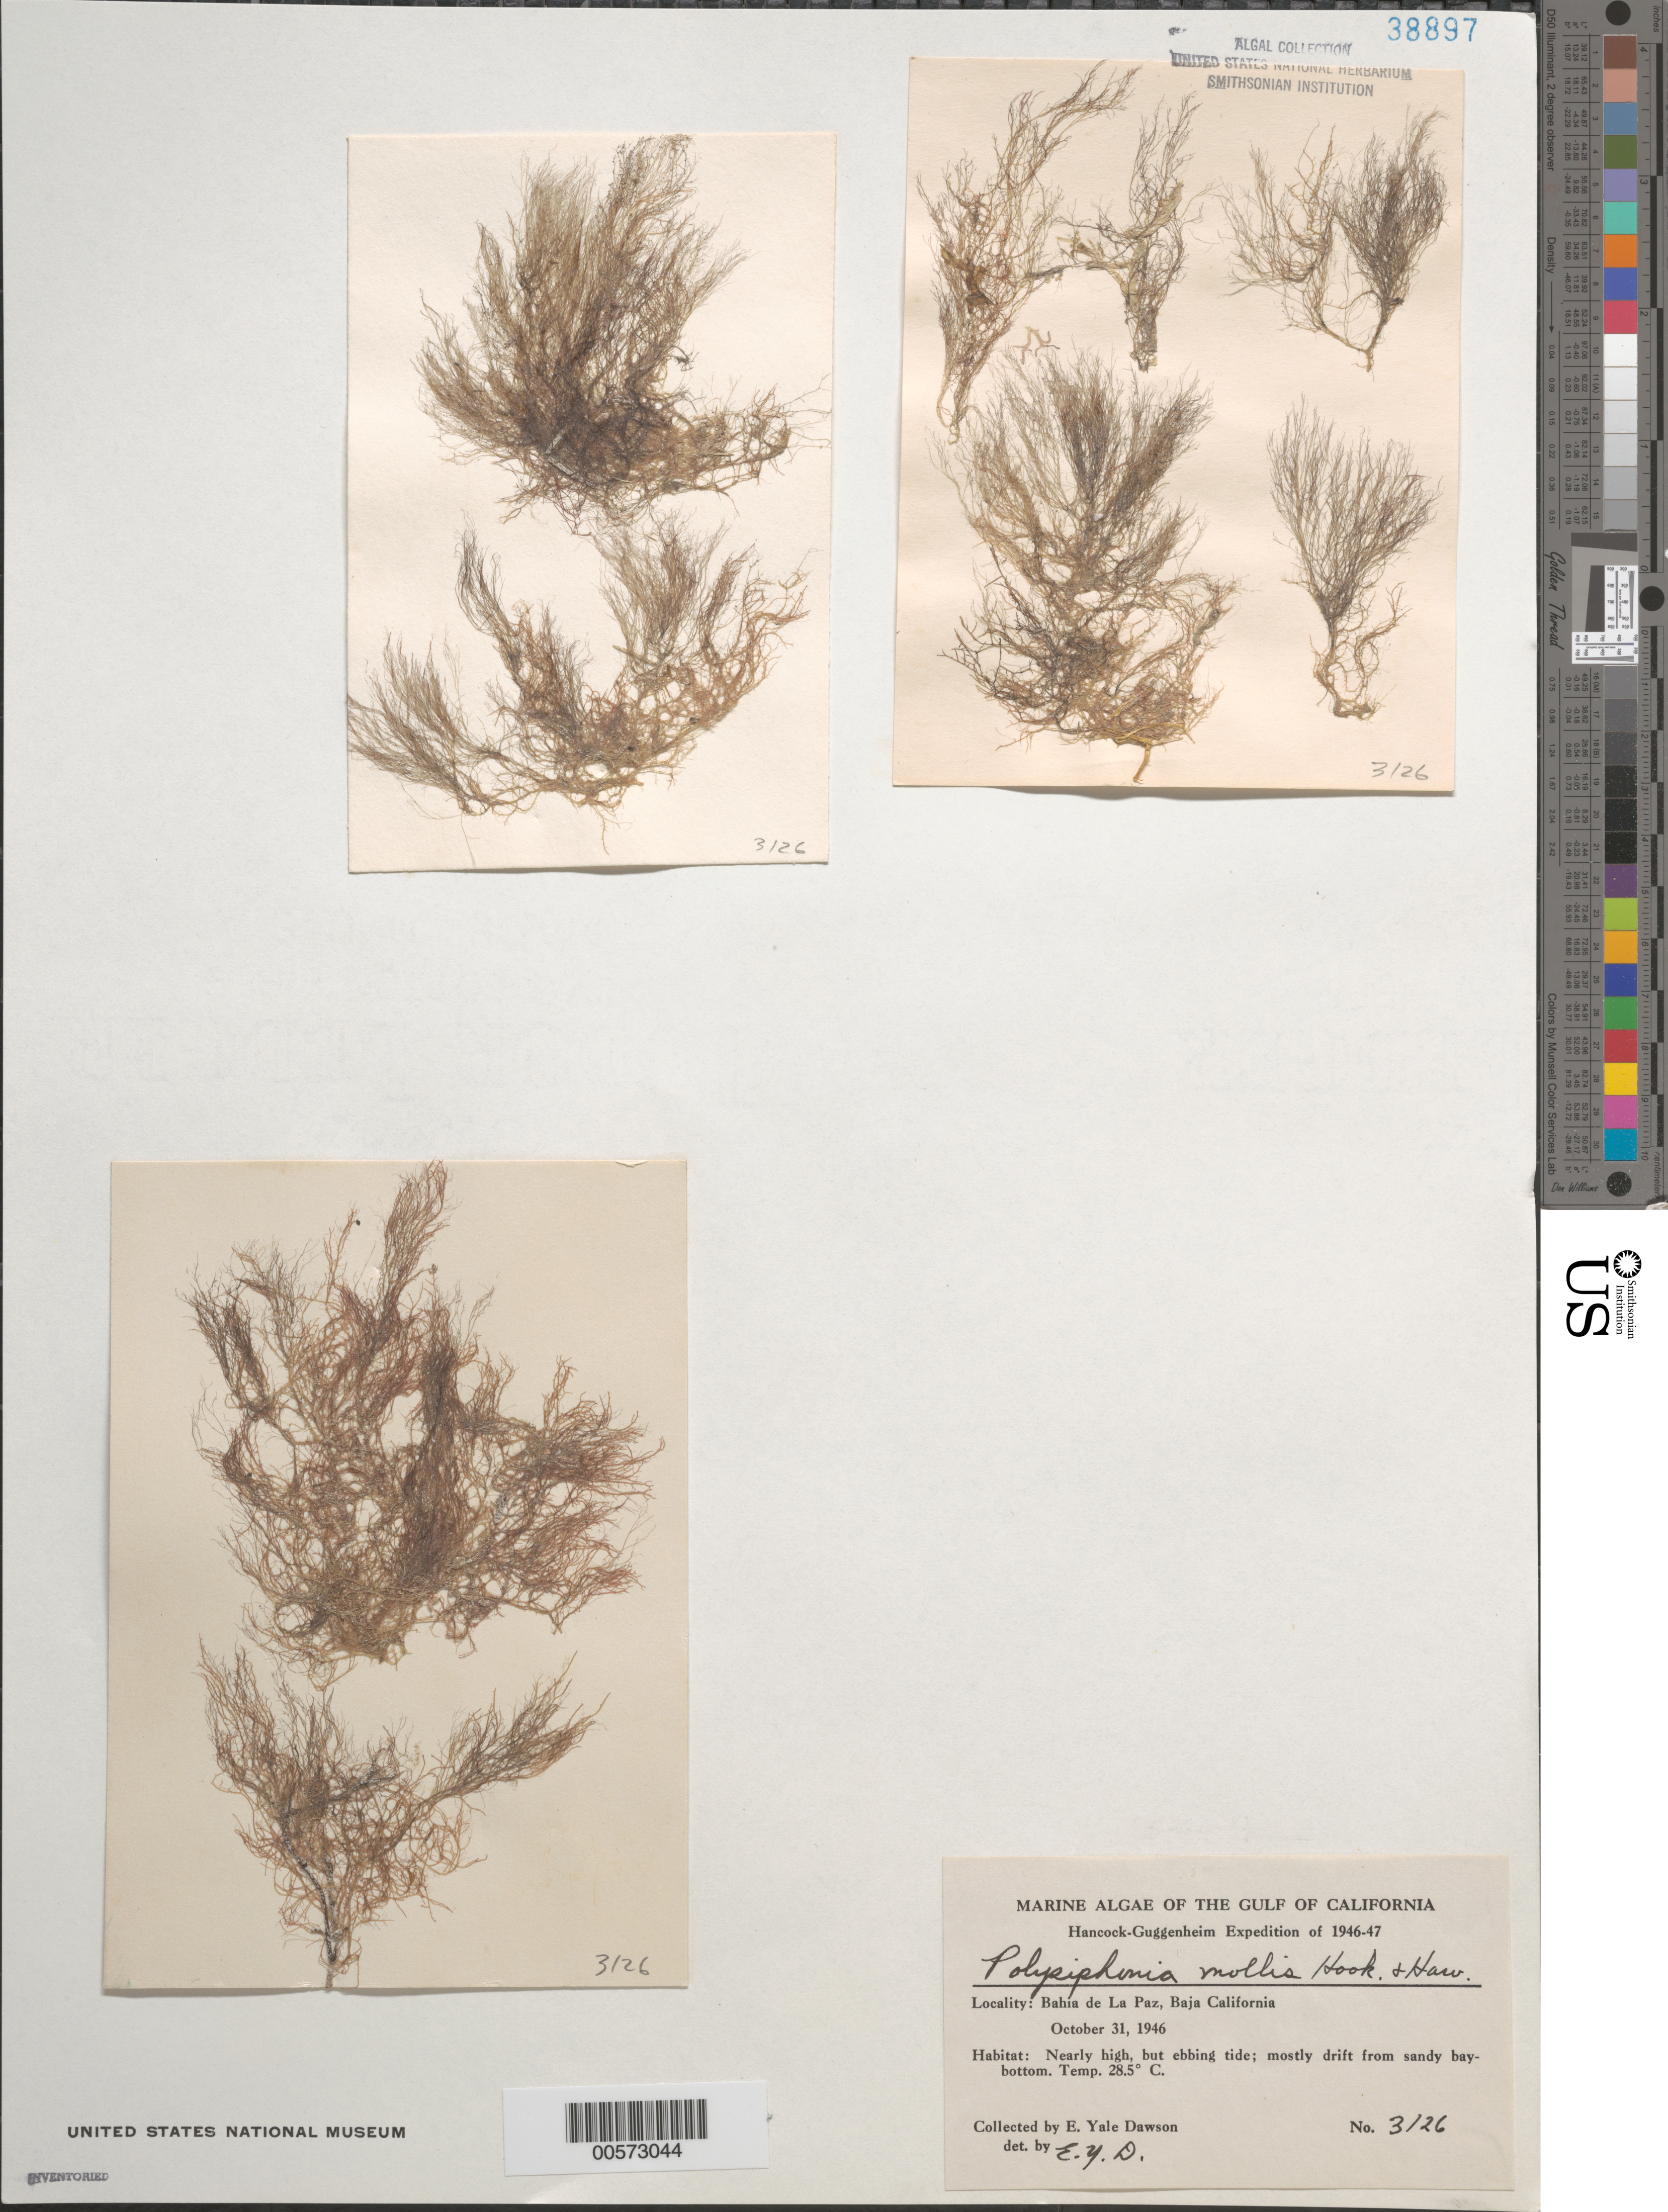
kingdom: Plantae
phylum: Rhodophyta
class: Florideophyceae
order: Ceramiales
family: Rhodomelaceae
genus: Polysiphonia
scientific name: Polysiphonia mollis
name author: Hook. f. & Harv.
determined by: Dawson, E. Y.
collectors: E. Y. Dawson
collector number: EYD 3126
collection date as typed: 31 Oct 1946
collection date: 1946-10-31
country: Mexico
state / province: Baja California Sur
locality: Bahia de La Paz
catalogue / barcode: US 38897